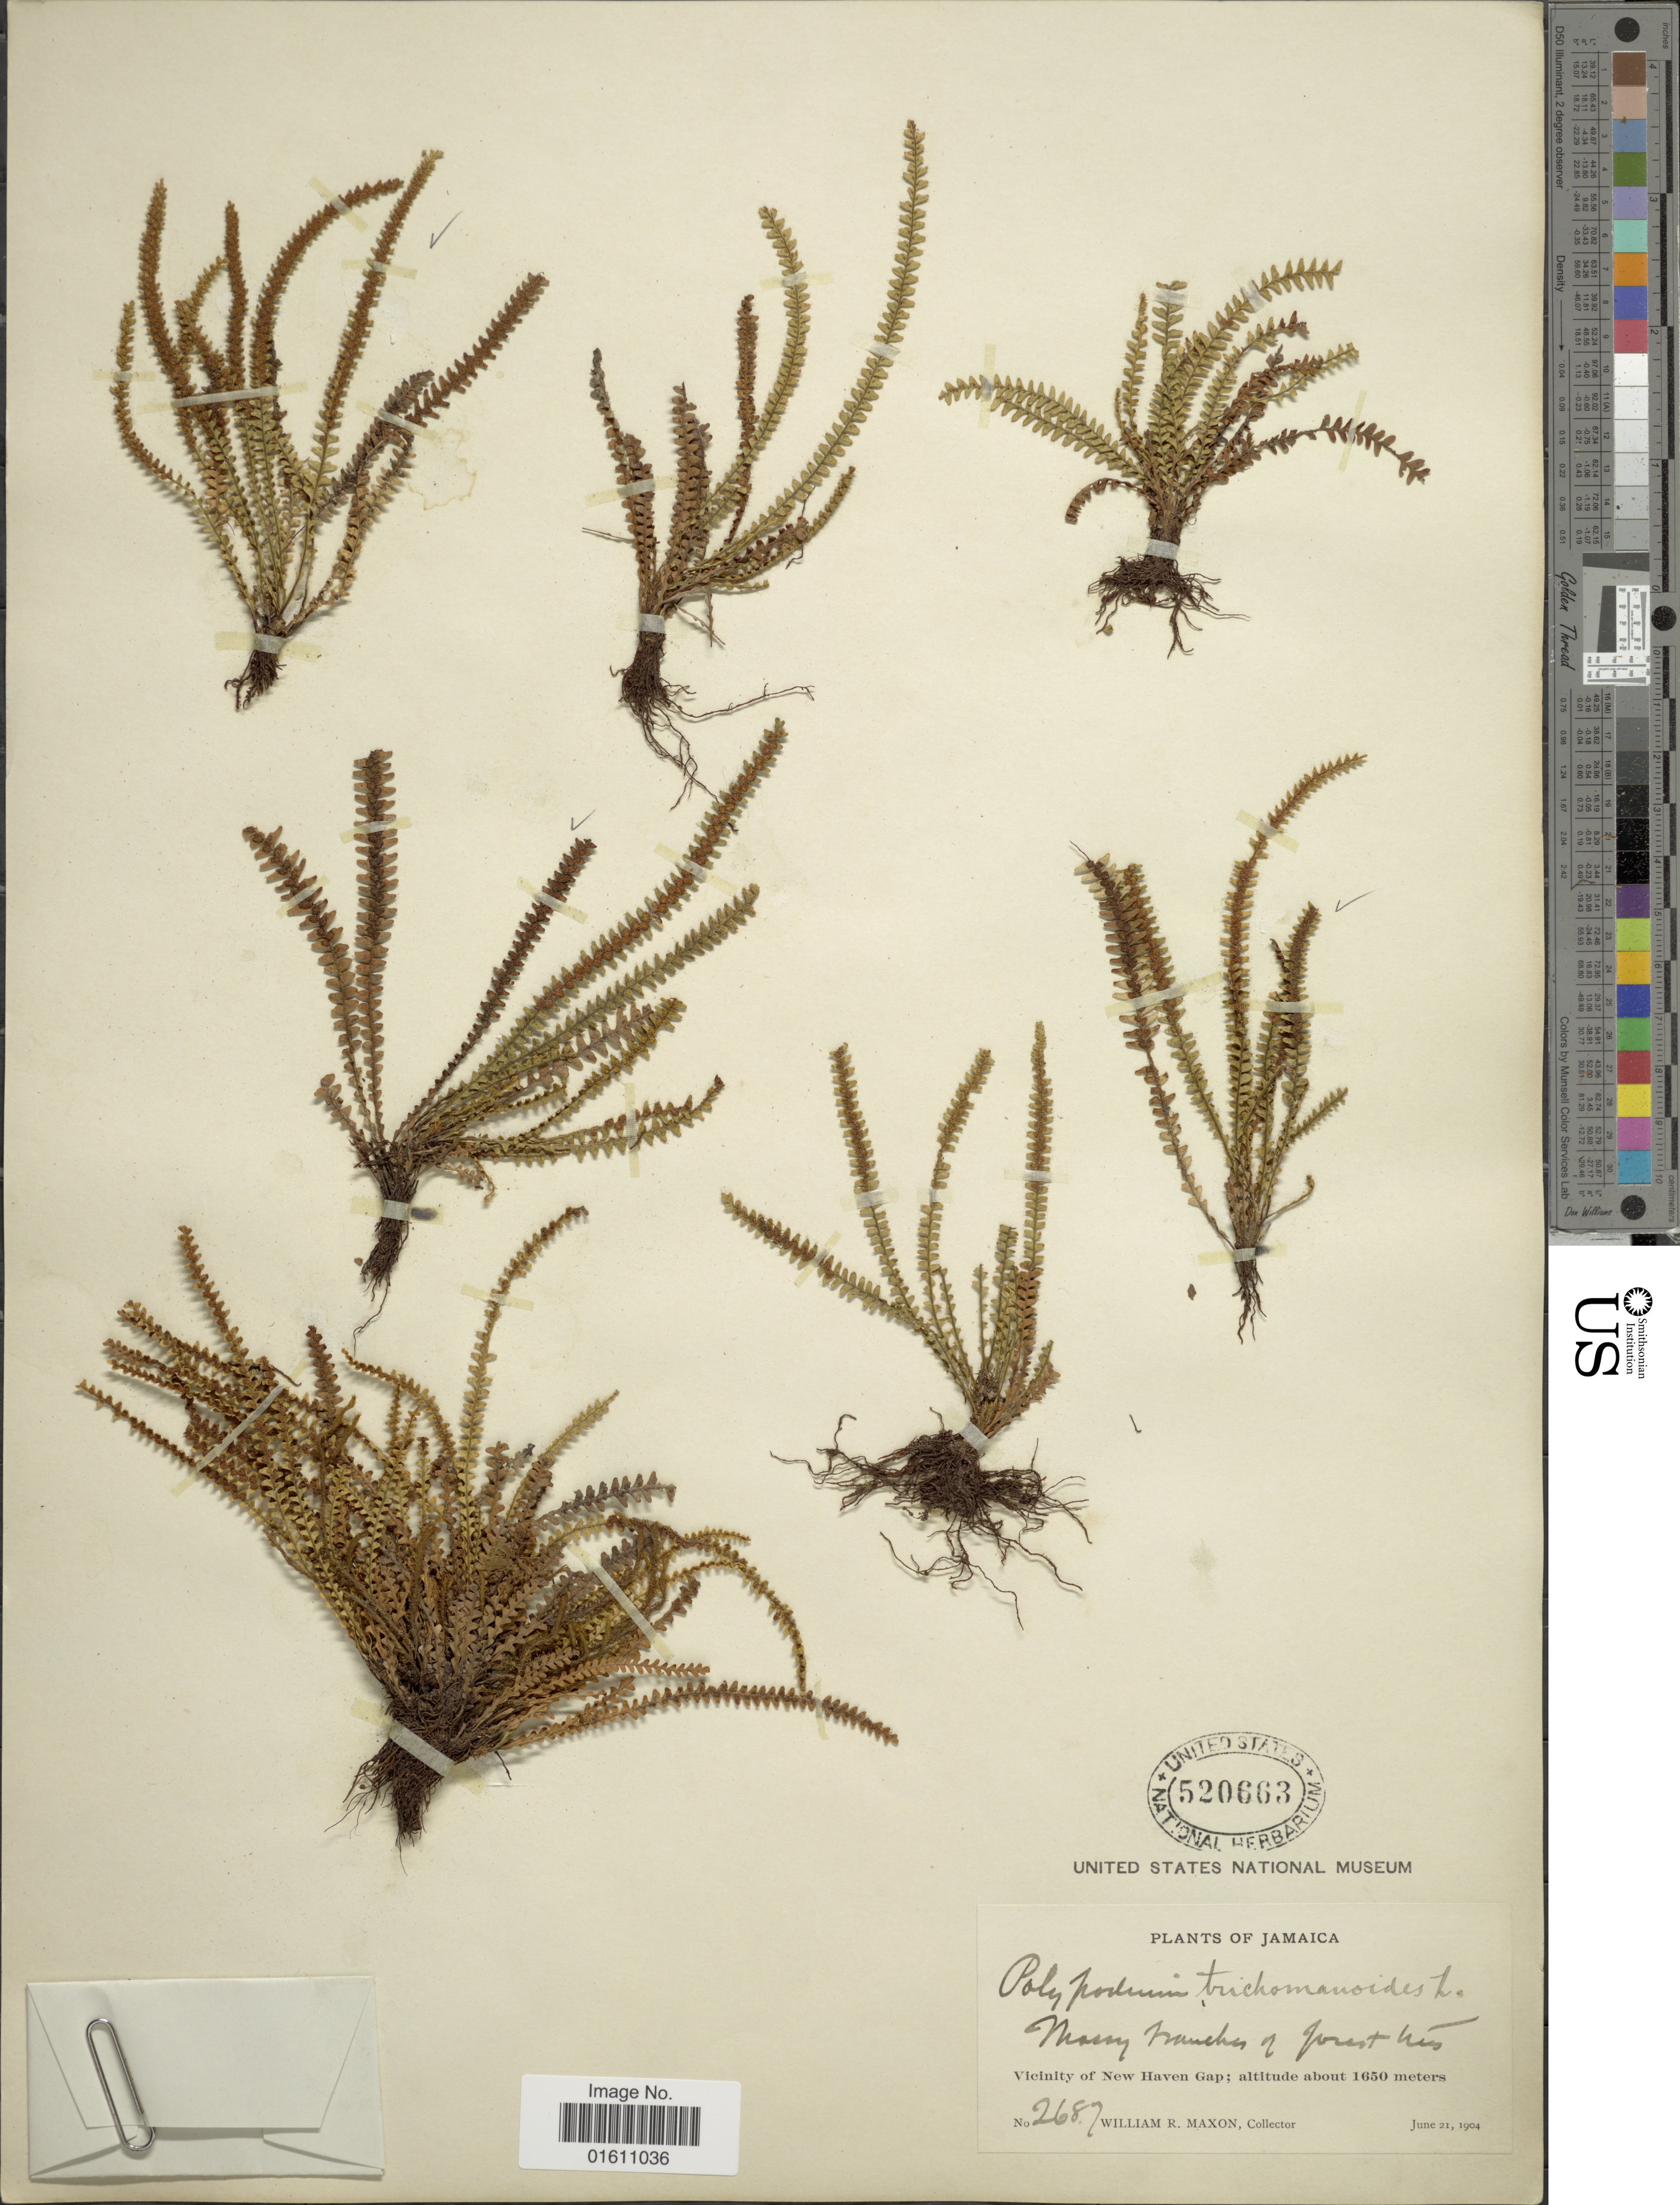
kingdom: Plantae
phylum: Tracheophyta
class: Polypodiopsida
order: Polypodiales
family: Polypodiaceae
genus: Moranopteris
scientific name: Moranopteris trichomanoides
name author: (Sw.) R. Y. Hirai & J. Prado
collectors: W. R. Maxon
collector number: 2687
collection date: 1904-06-21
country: Jamaica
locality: Vicinity of New Haven Gap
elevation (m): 1650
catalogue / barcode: US 520663